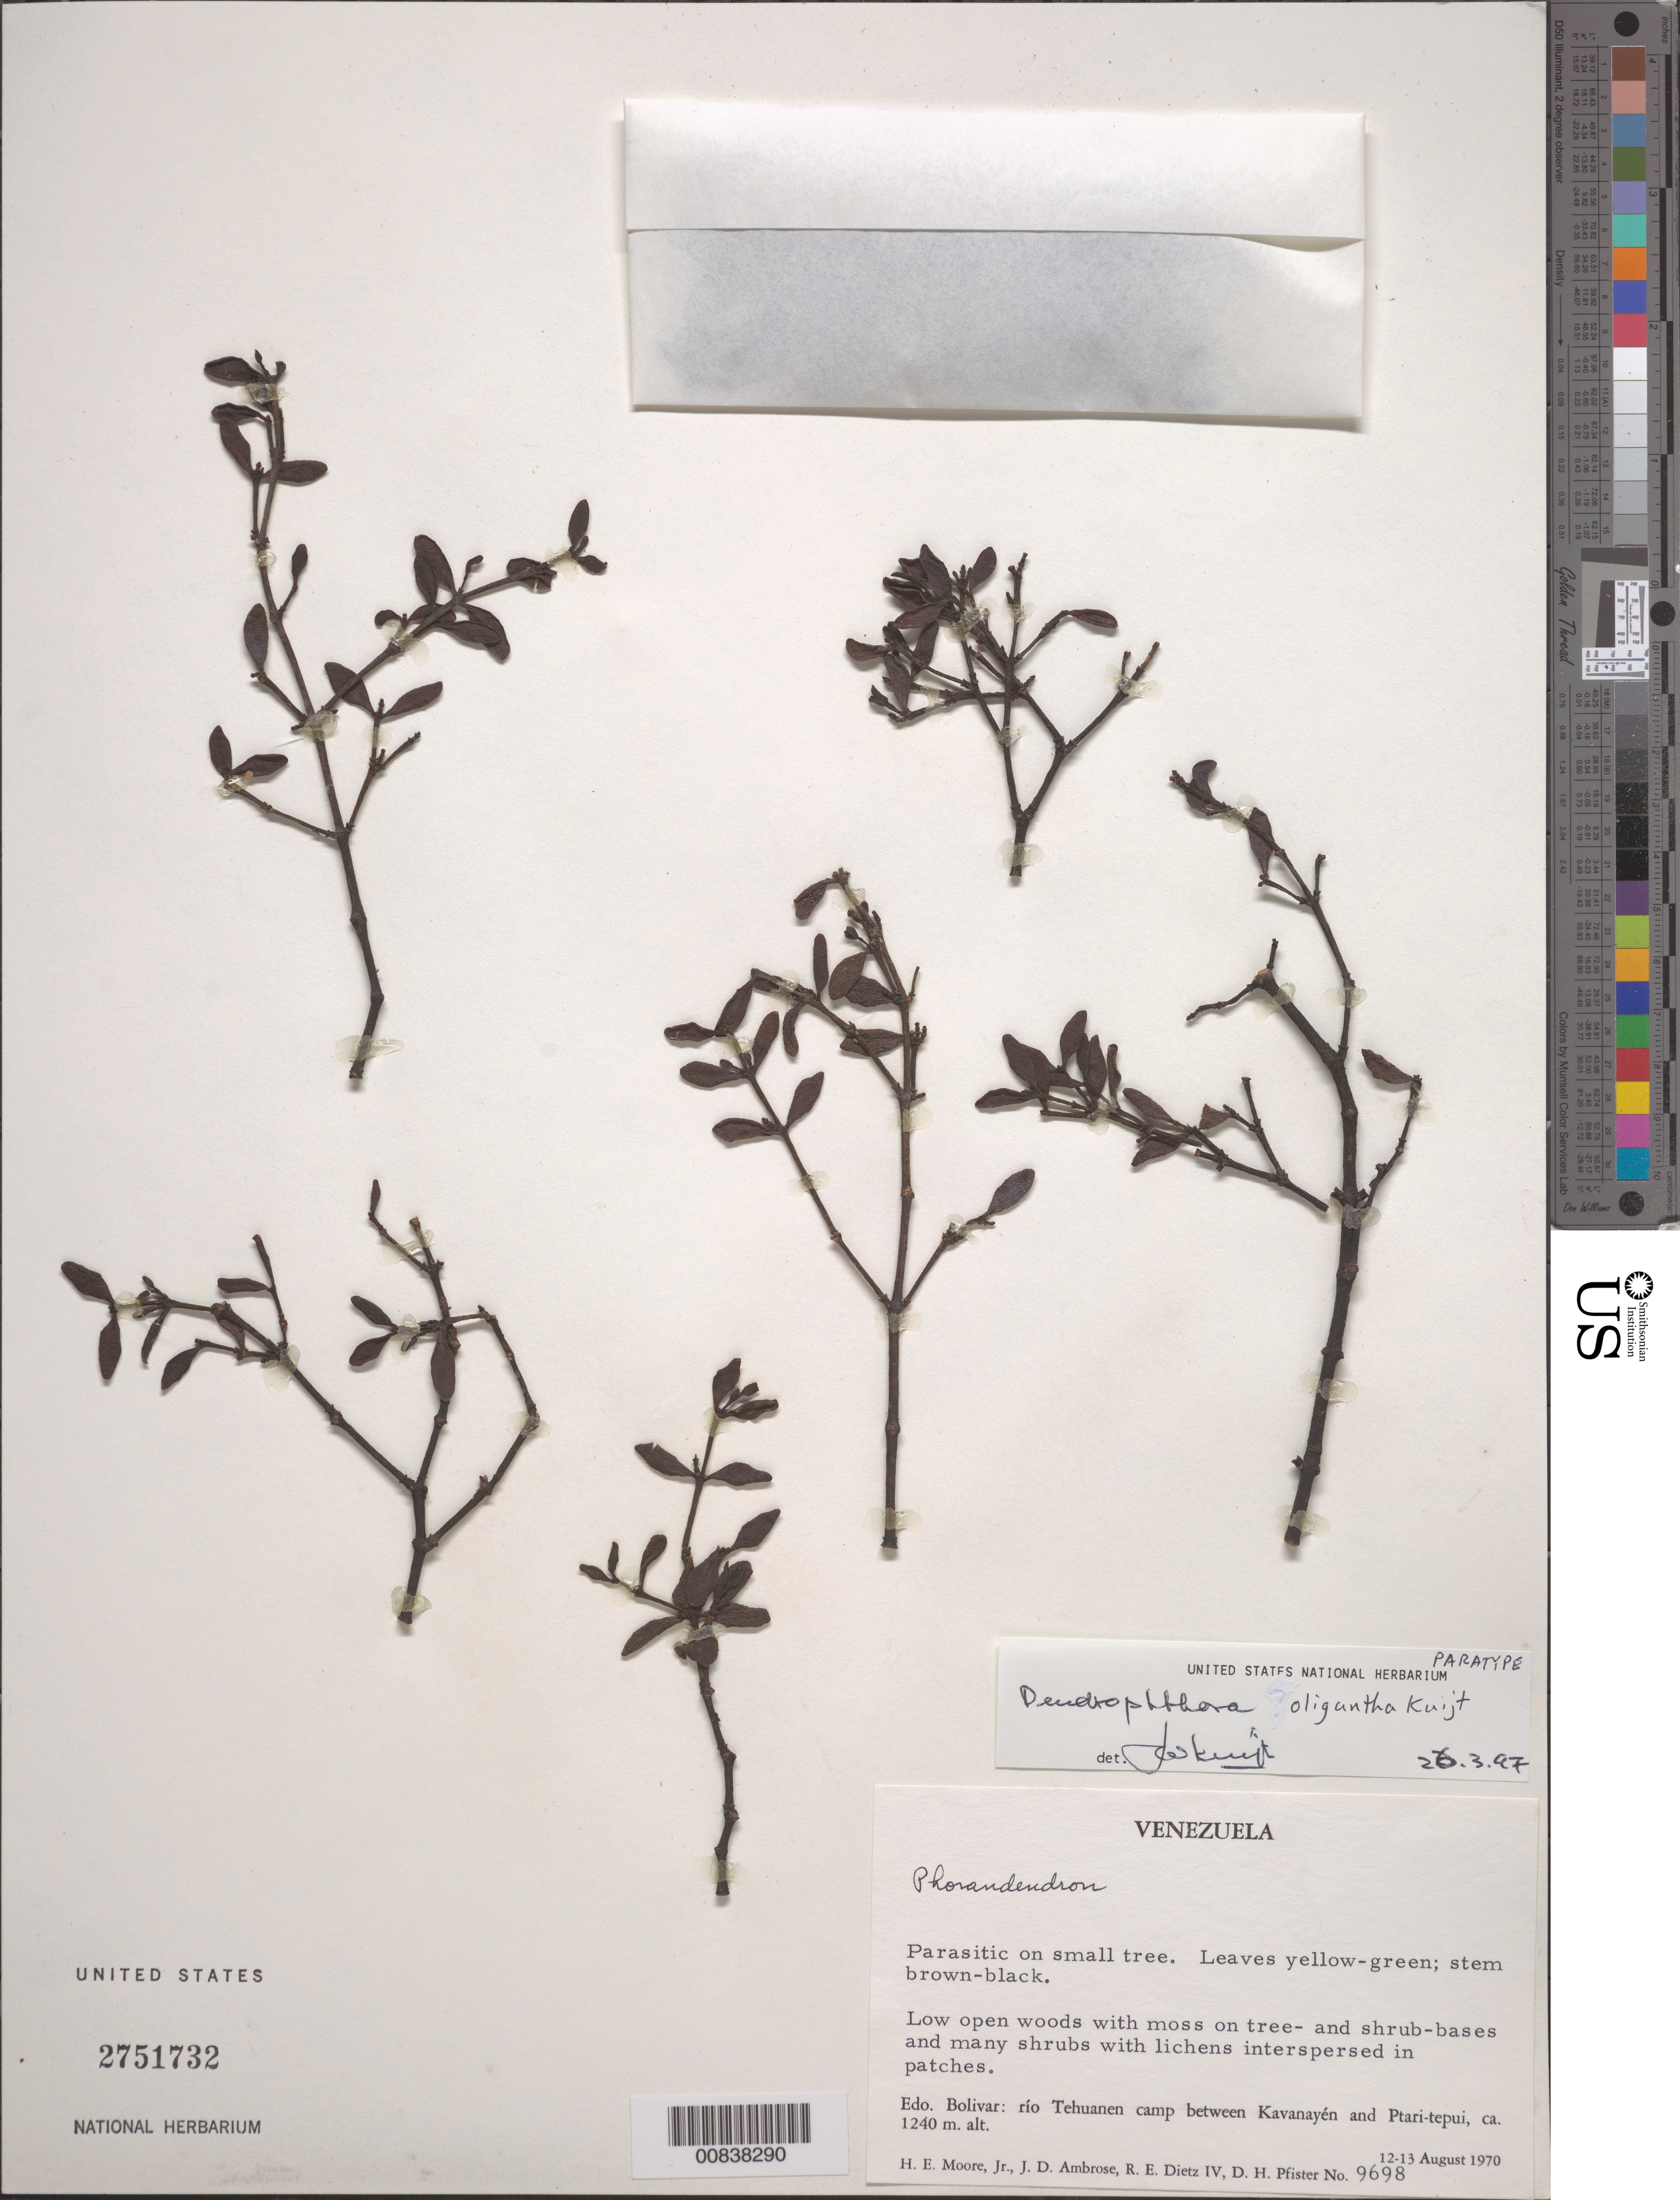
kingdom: Plantae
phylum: Tracheophyta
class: Magnoliopsida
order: Santalales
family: Viscaceae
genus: Dendrophthora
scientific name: Dendrophthora oligantha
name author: Kuijt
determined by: Kuijt, Job, (CANADA)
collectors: H. E. Moore, J. D. Ambrose, R. Dietz & D. H. Pfister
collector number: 9698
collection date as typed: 12-Aug-70 to 13-Aug-70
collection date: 1970-08-12/1970-08-13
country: Venezuela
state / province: Bolívar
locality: Río Tehuanen, camp between Kavanayén and Ptari-tepuí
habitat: Low open woods with moss on tree- and shrub-bases and many shrubs with lichens interspersed in patches; on small tree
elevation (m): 1240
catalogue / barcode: US 2751732